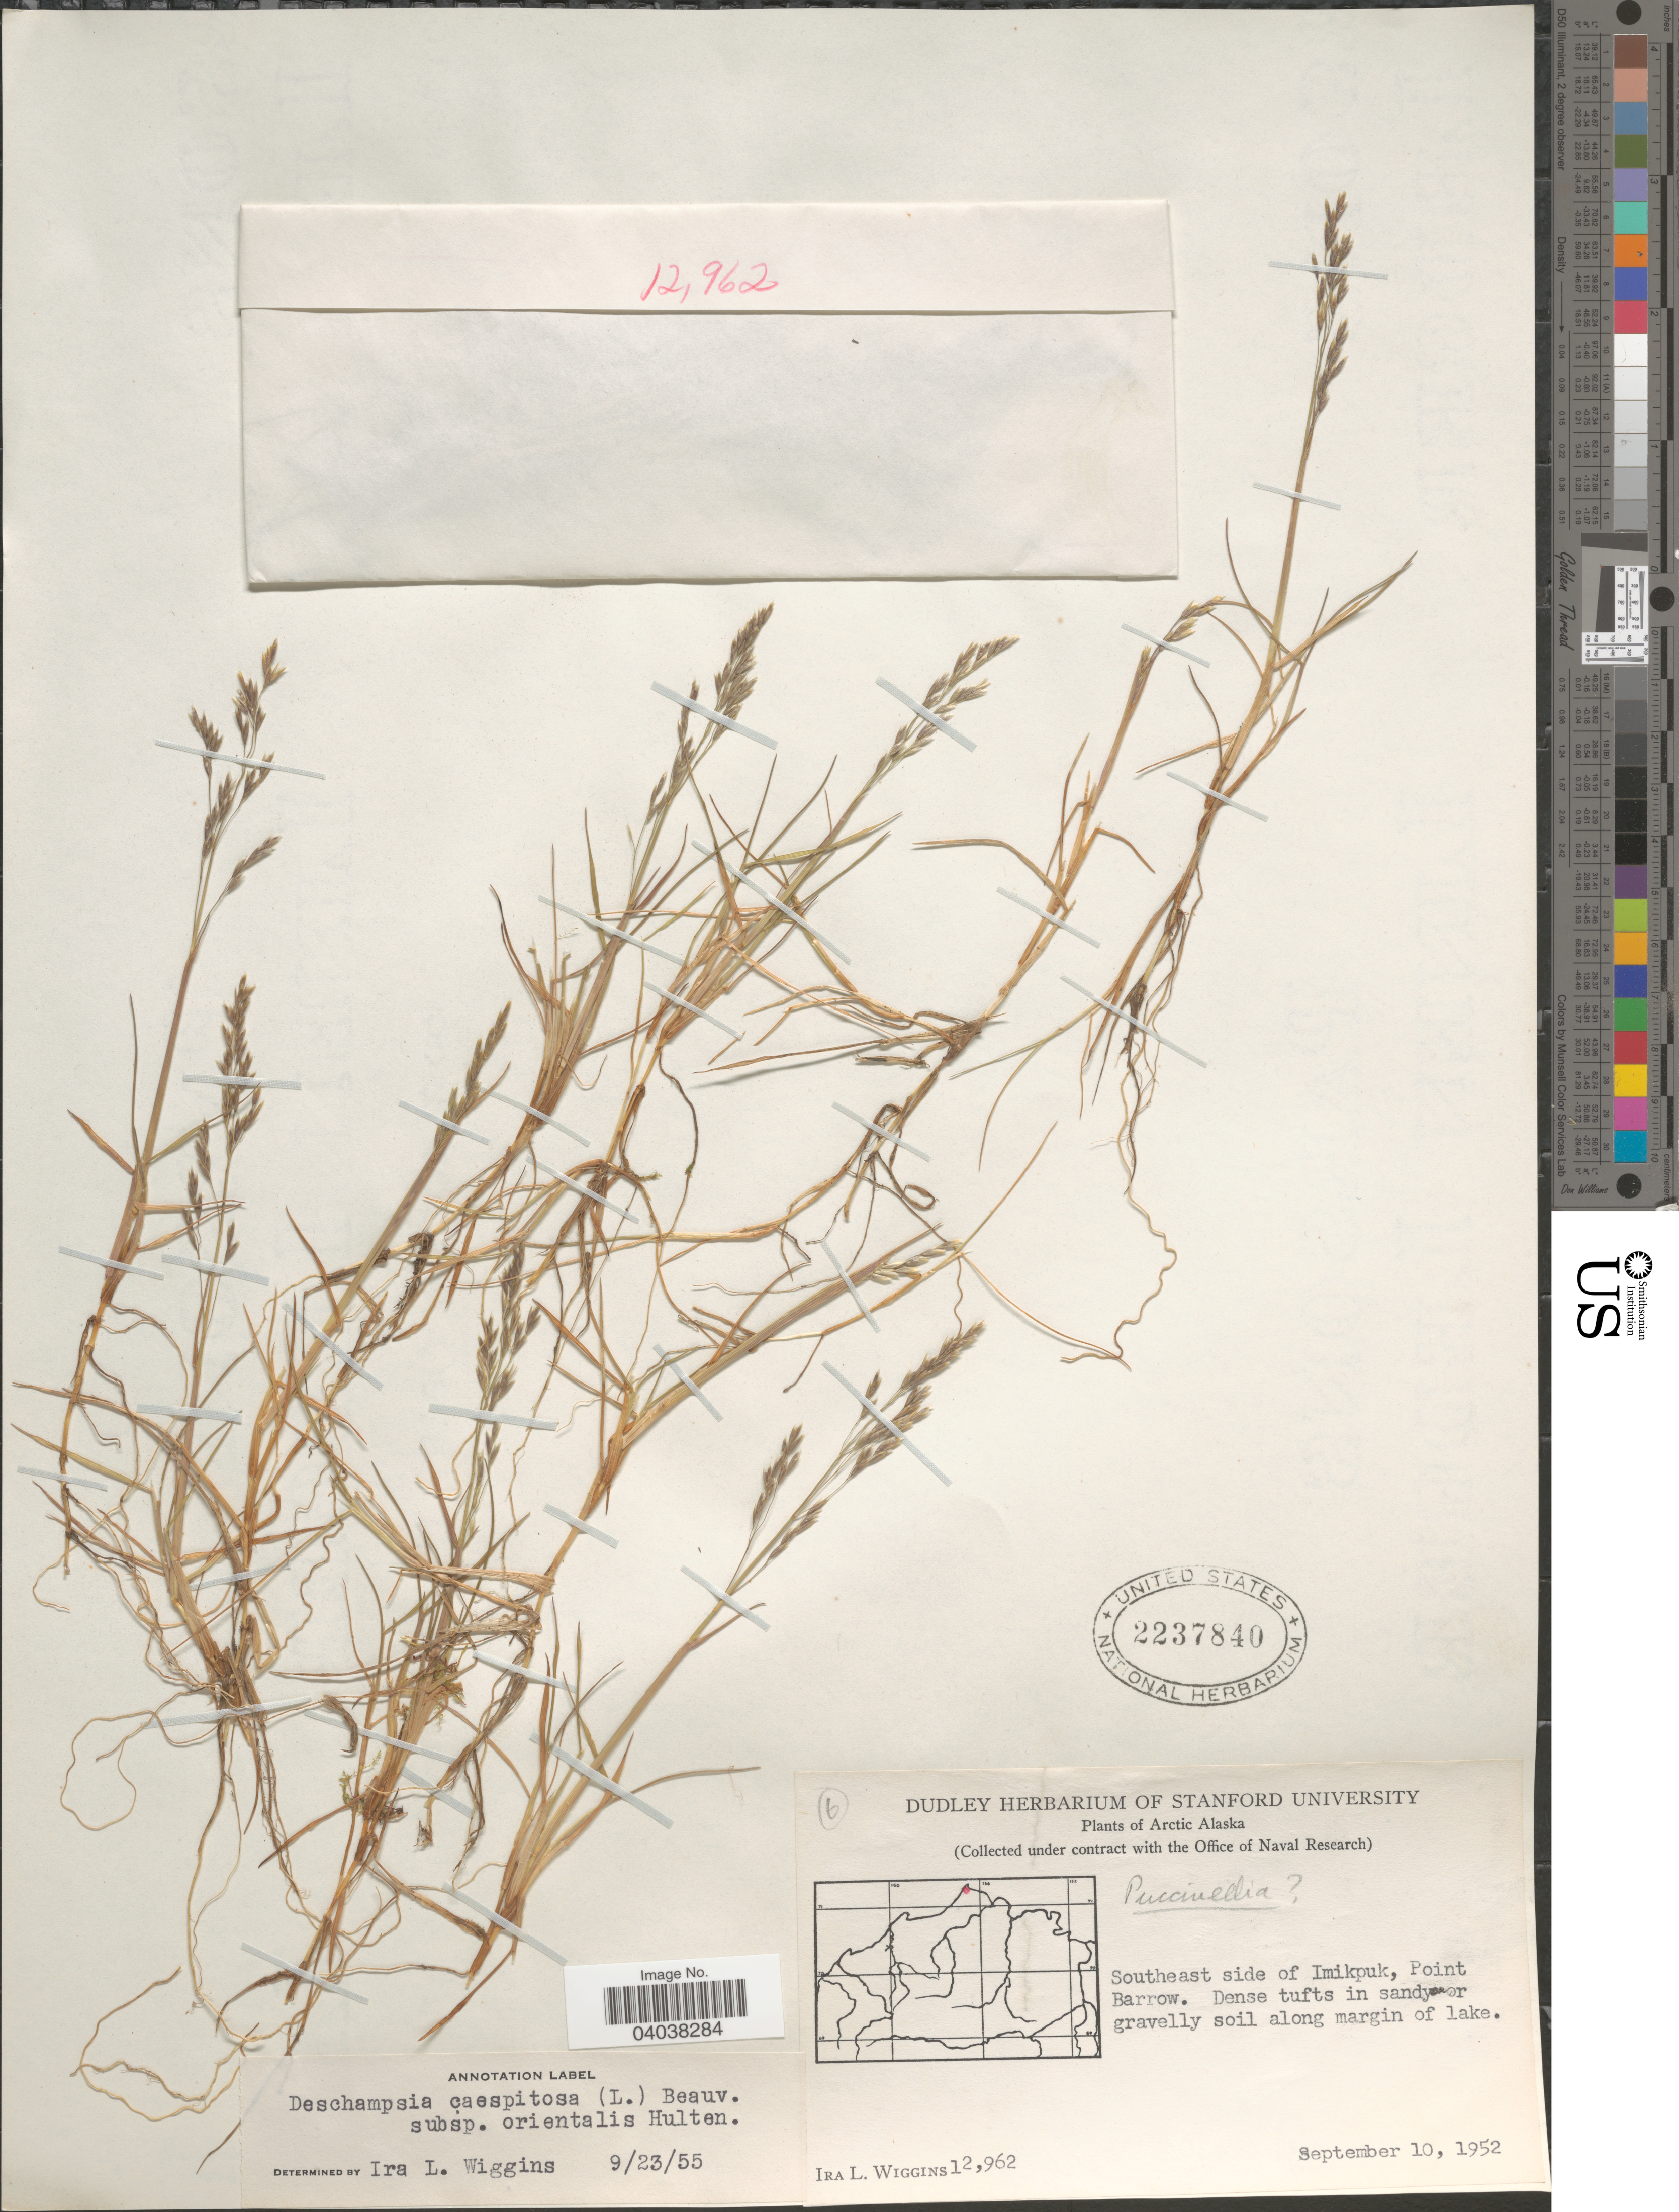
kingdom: Plantae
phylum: Tracheophyta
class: Liliopsida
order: Poales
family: Poaceae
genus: Deschampsia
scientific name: Deschampsia cespitosa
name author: (L.) P. Beauv.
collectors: I. L. Wiggins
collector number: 12962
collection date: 1952-09-10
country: United States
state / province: Alaska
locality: Arctic Alaska. Southeast side of Imikpuk, Point Barrow. Dense tufts in sandy- gravelly soil along margin of lake.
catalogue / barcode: US 2237840